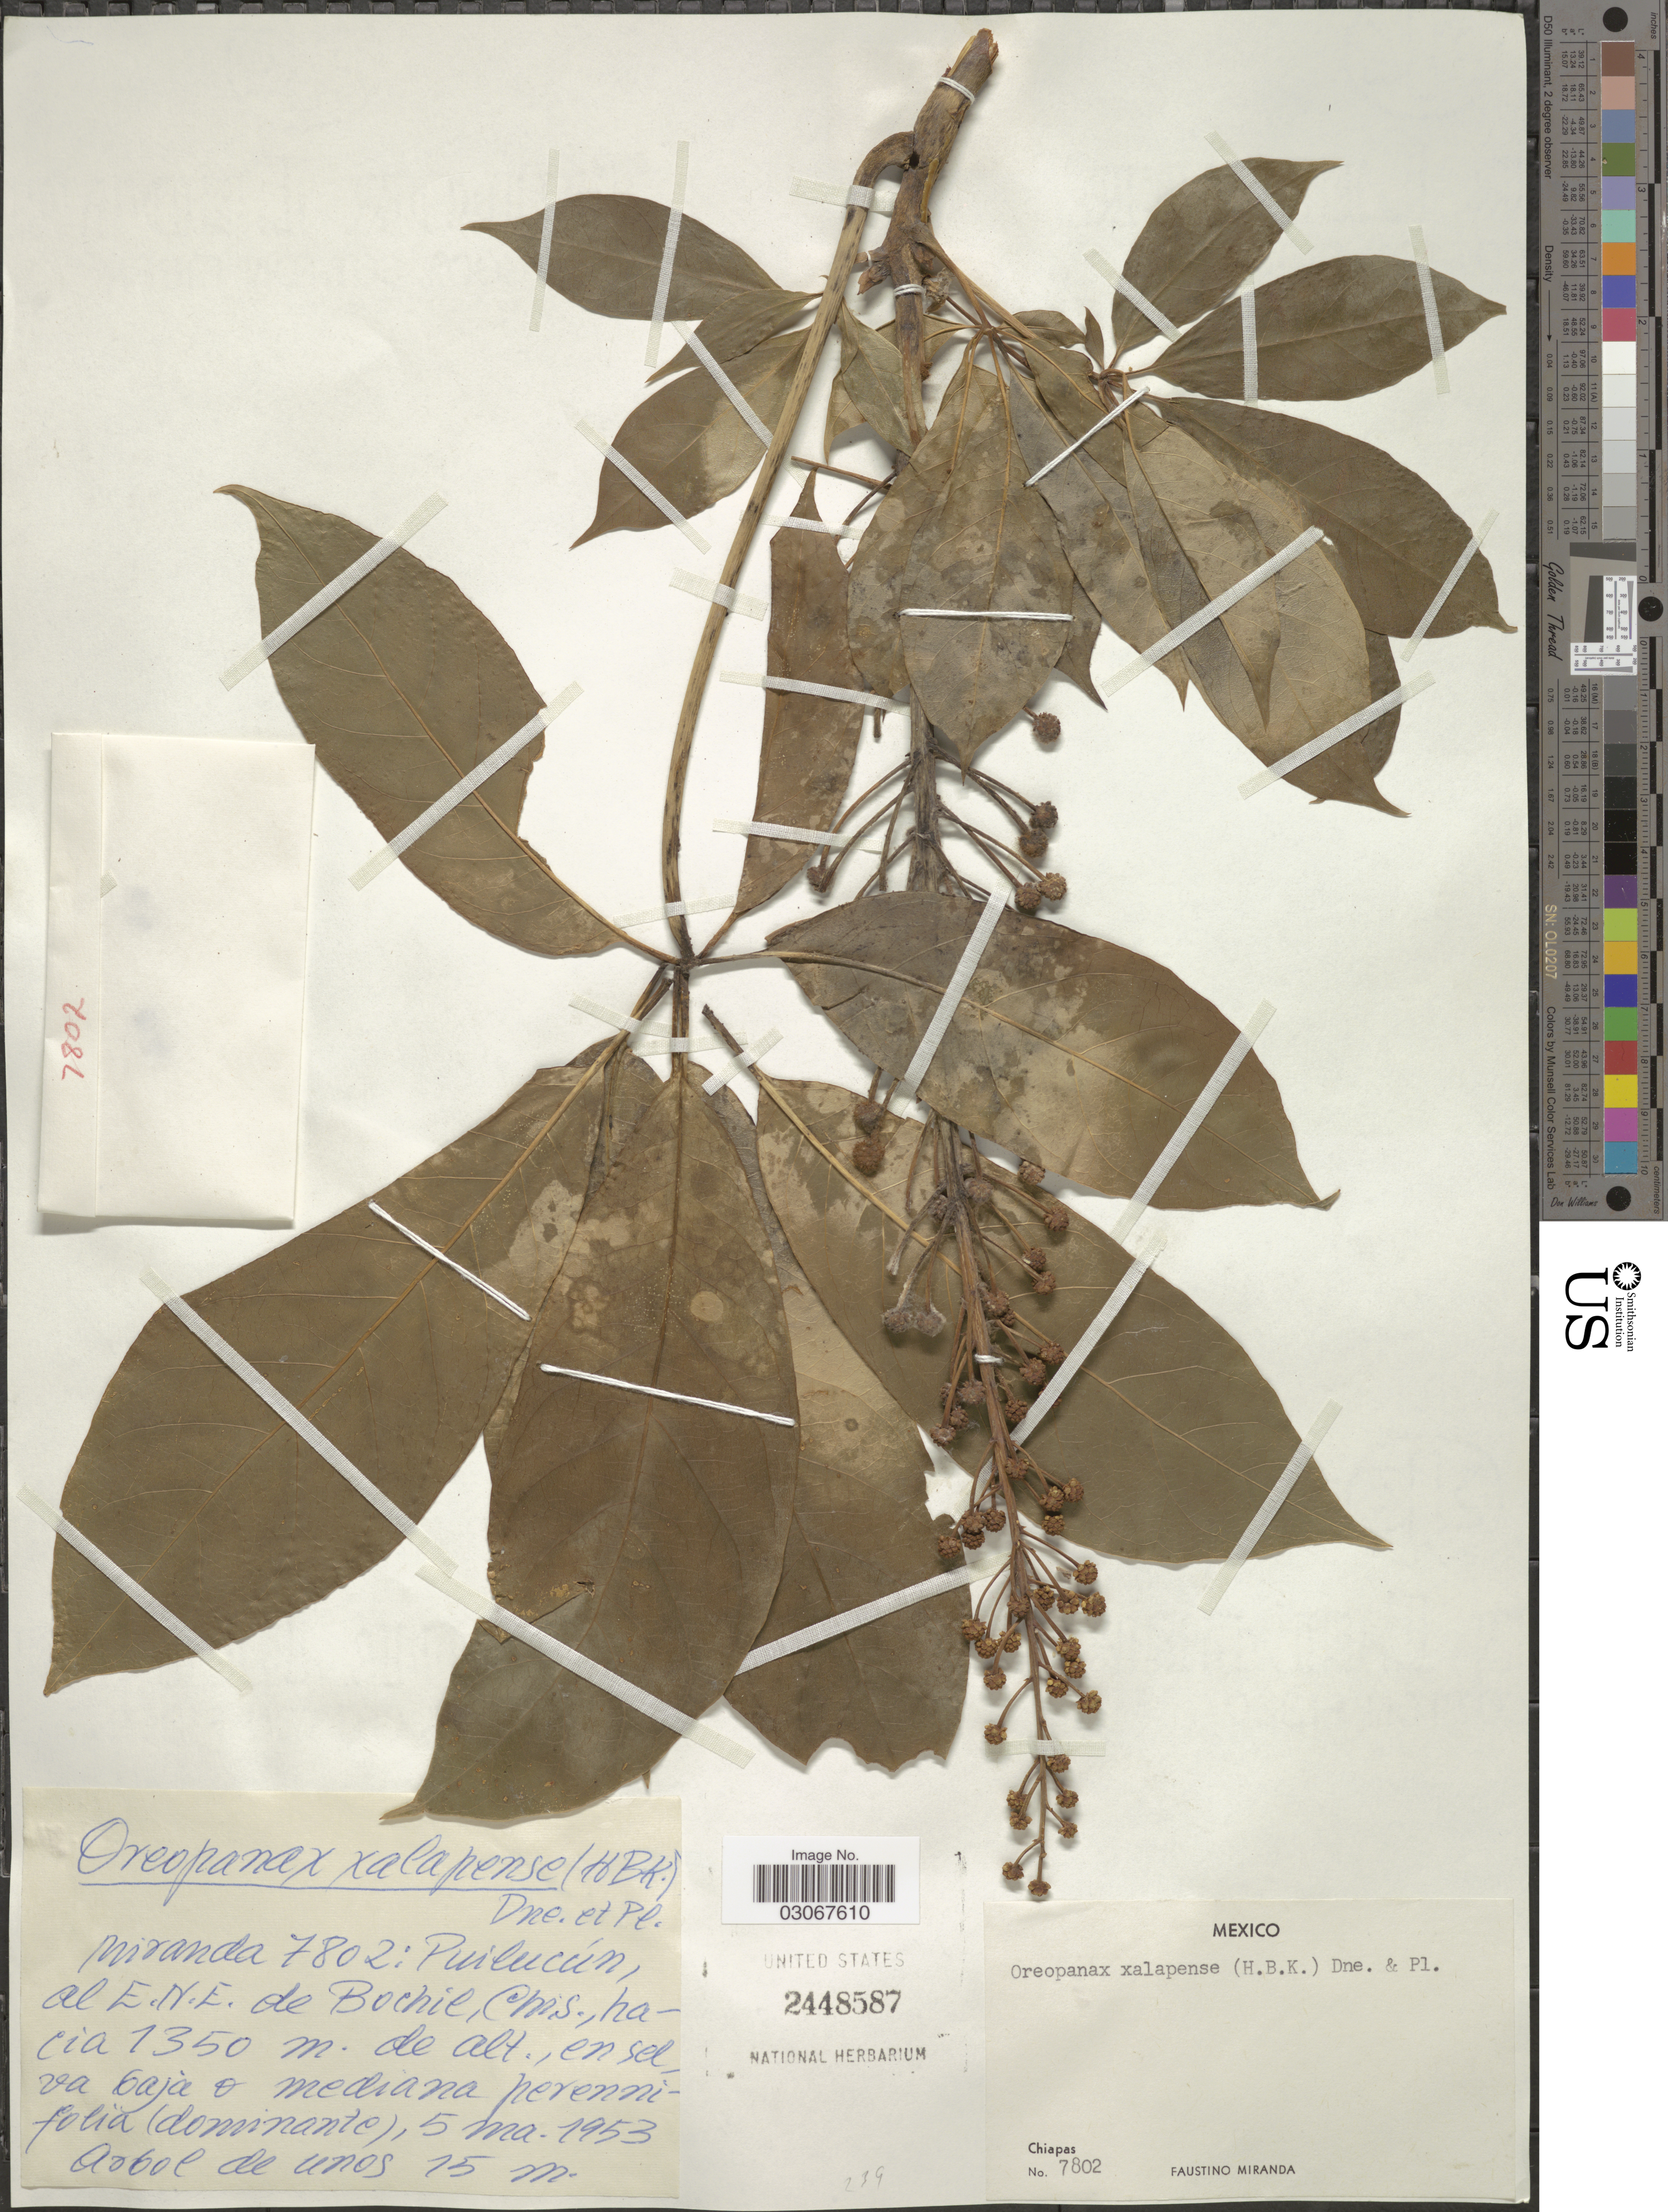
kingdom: Plantae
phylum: Tracheophyta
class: Magnoliopsida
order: Apiales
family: Araliaceae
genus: Oreopanax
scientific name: Oreopanax xalapensis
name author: (Kunth) Decne. & Planch.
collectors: F. Miranda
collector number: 7802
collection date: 1953-03-05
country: Mexico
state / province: Chiapas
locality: Puilucún al E.N.E. de Bochie.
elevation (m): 1350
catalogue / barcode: US 2448587